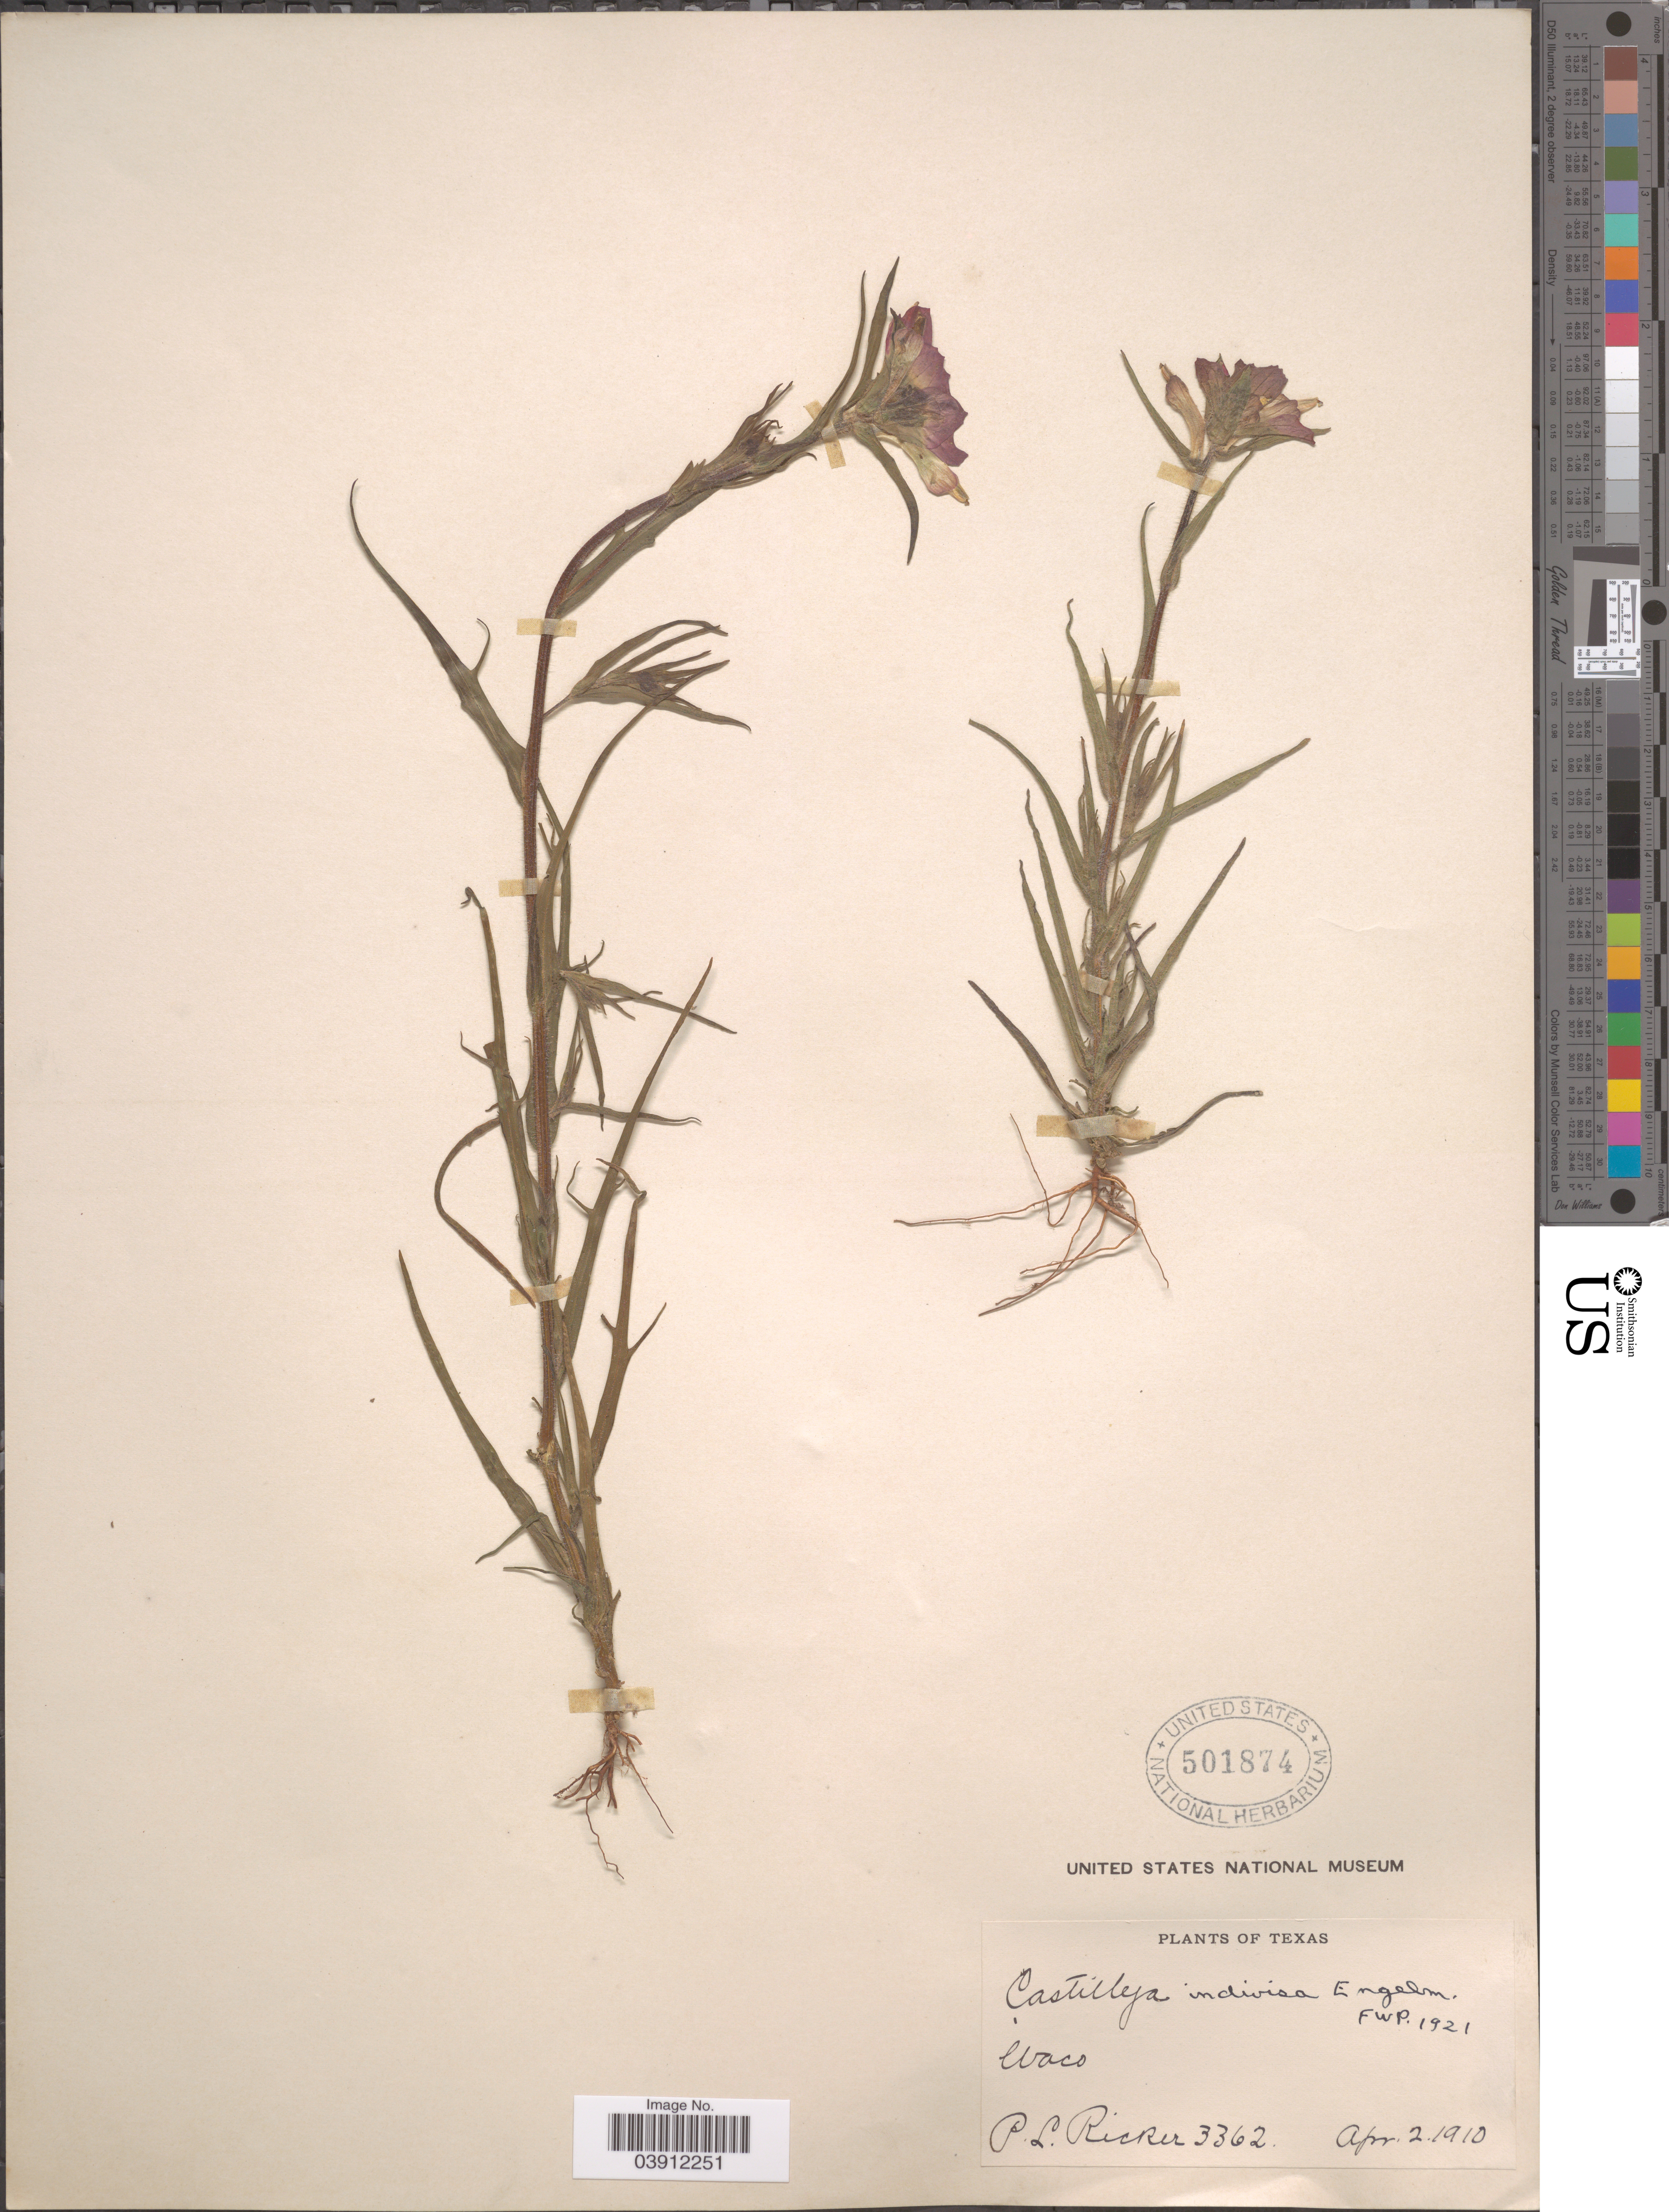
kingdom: Plantae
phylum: Tracheophyta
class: Magnoliopsida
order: Lamiales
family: Orobanchaceae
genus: Castilleja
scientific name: Castilleja indivisa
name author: Engelm. in Engelm. & A. Gray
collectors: P. Ricker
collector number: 3362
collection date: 1910-04-02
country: United States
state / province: Texas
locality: Evaco.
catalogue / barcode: US 501874